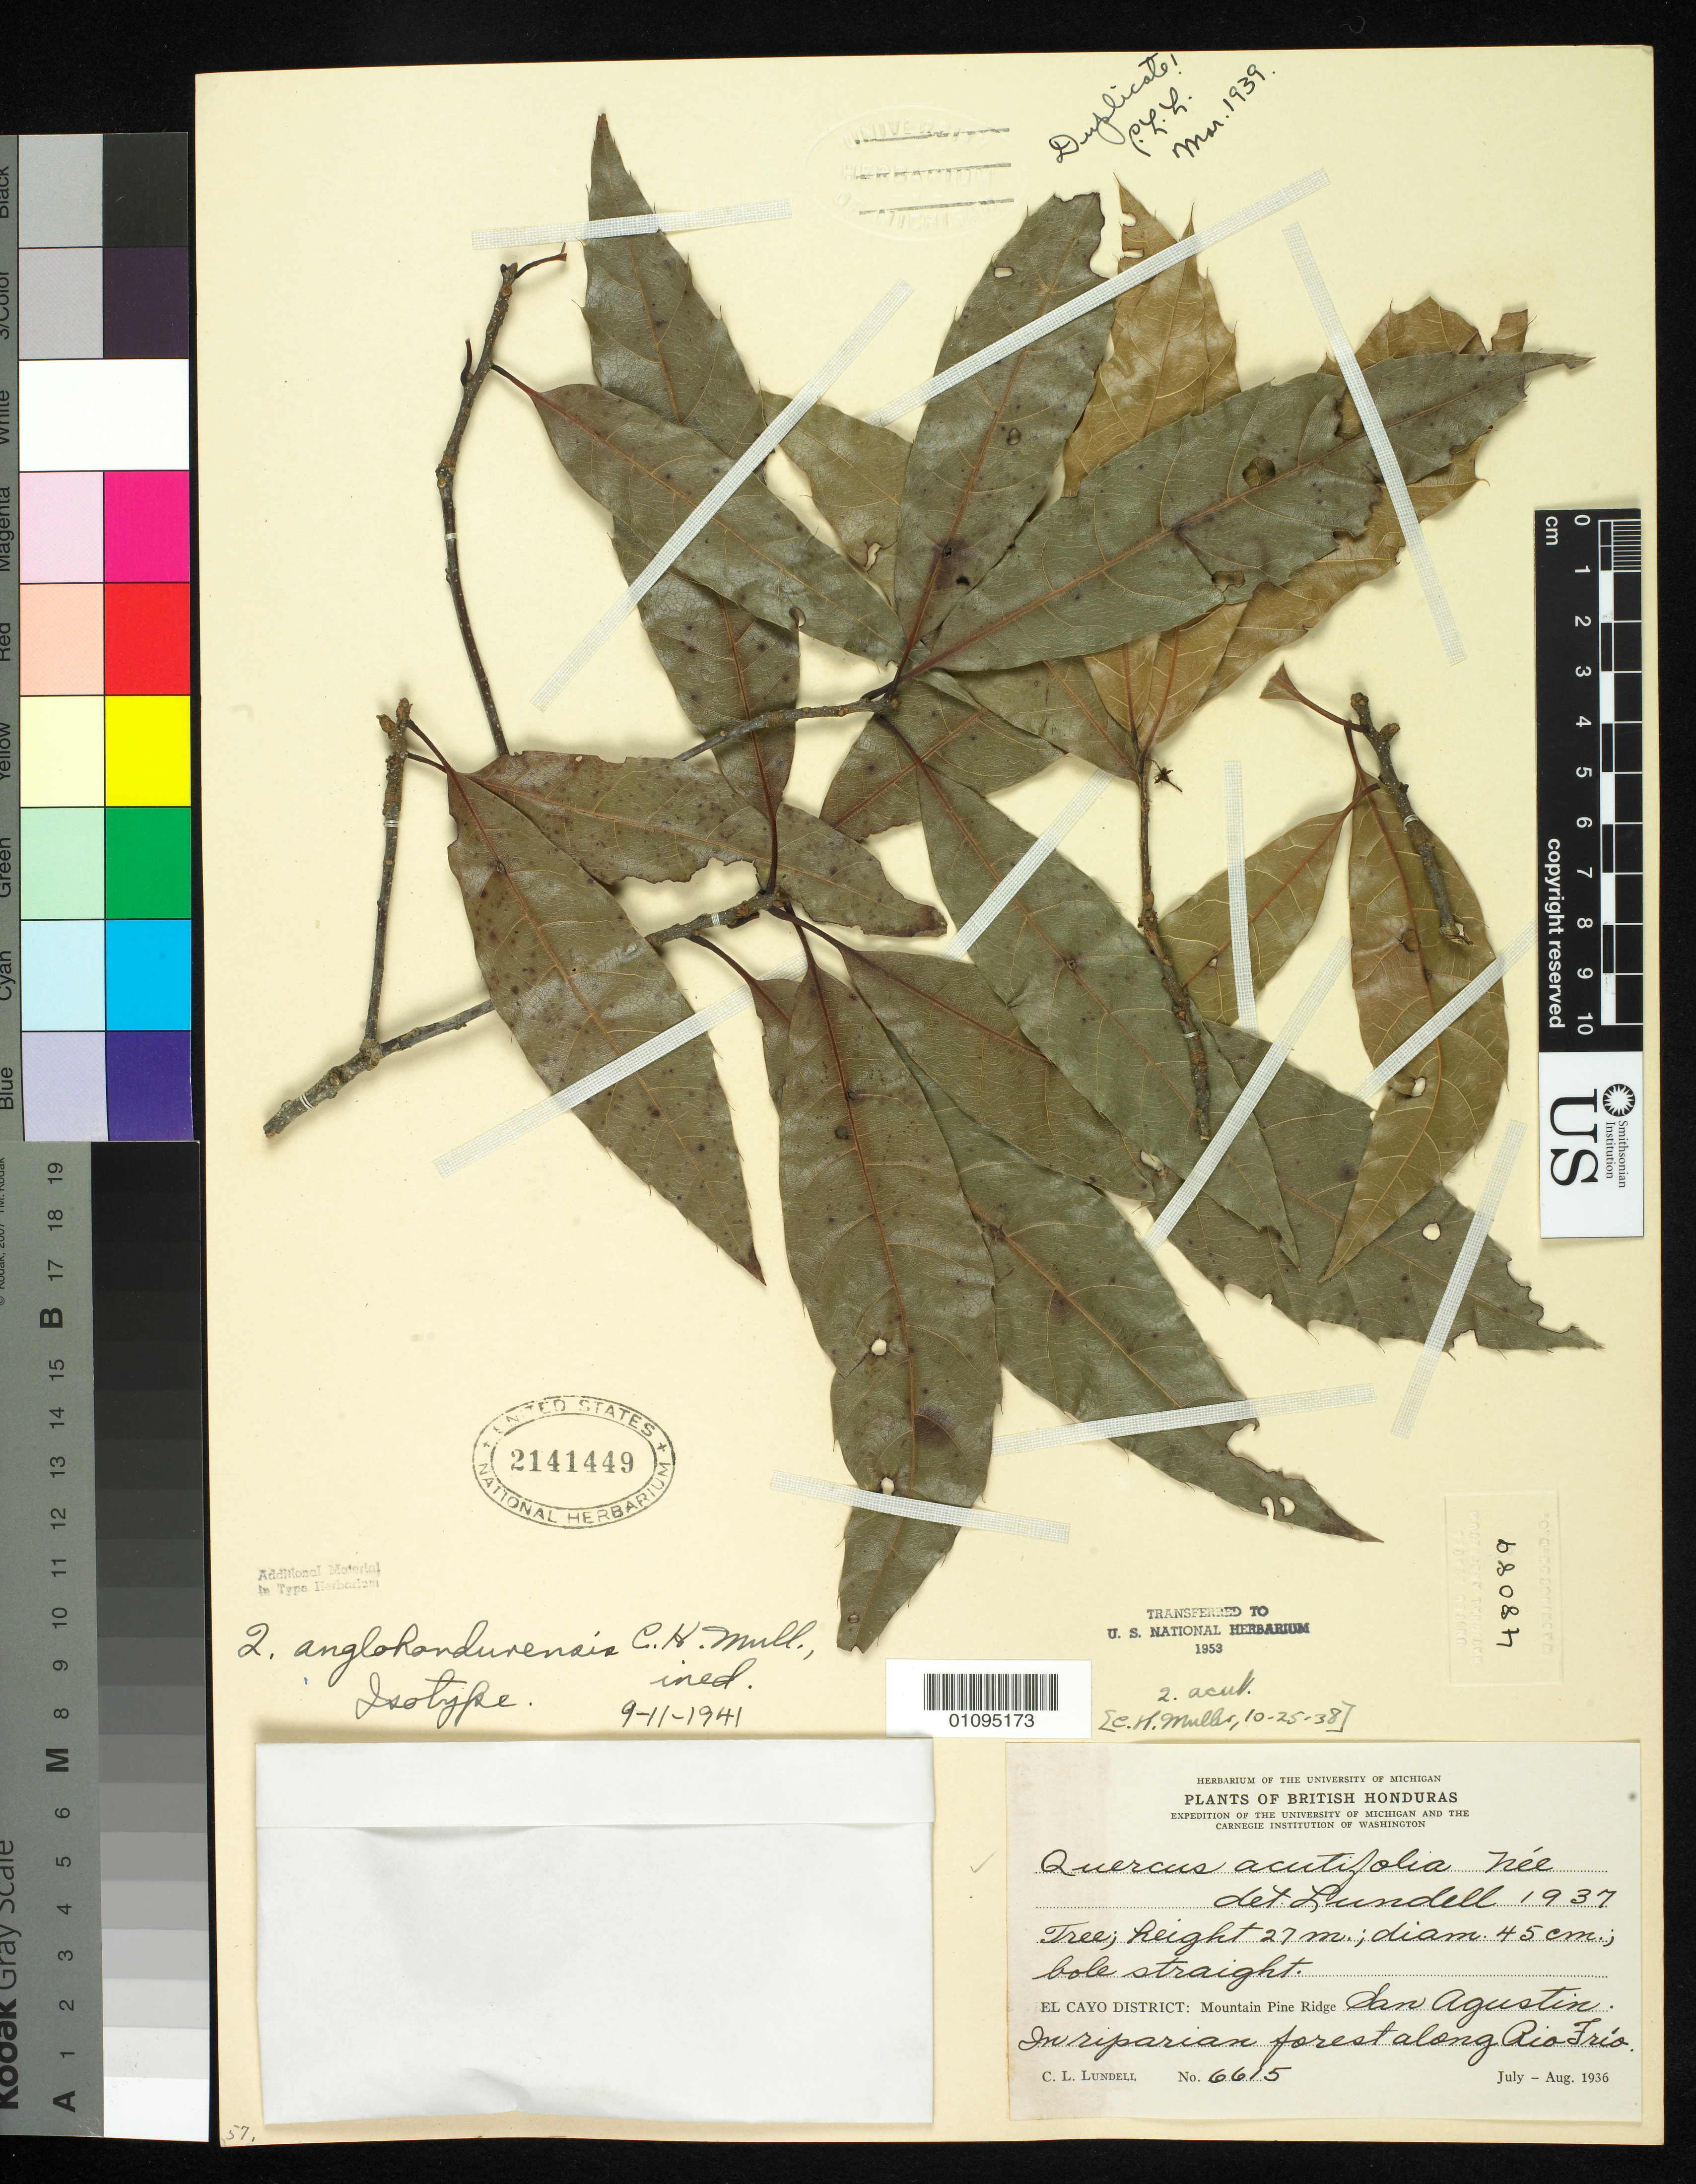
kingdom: Plantae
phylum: Tracheophyta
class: Magnoliopsida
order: Fagales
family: Fagaceae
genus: Quercus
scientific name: Quercus anglohondurensis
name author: C.H. Mull.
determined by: Muller, C. H.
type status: Isotype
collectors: C. L. Lundell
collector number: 6615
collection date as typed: Jul 1936 to -- Aug 1936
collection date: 1936-07/1936-08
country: Belize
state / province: Cayo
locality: Rio Frio, San Agustin, Mountain Pine Ridge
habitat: In riparian forest along rio Frio.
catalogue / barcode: US 2141449